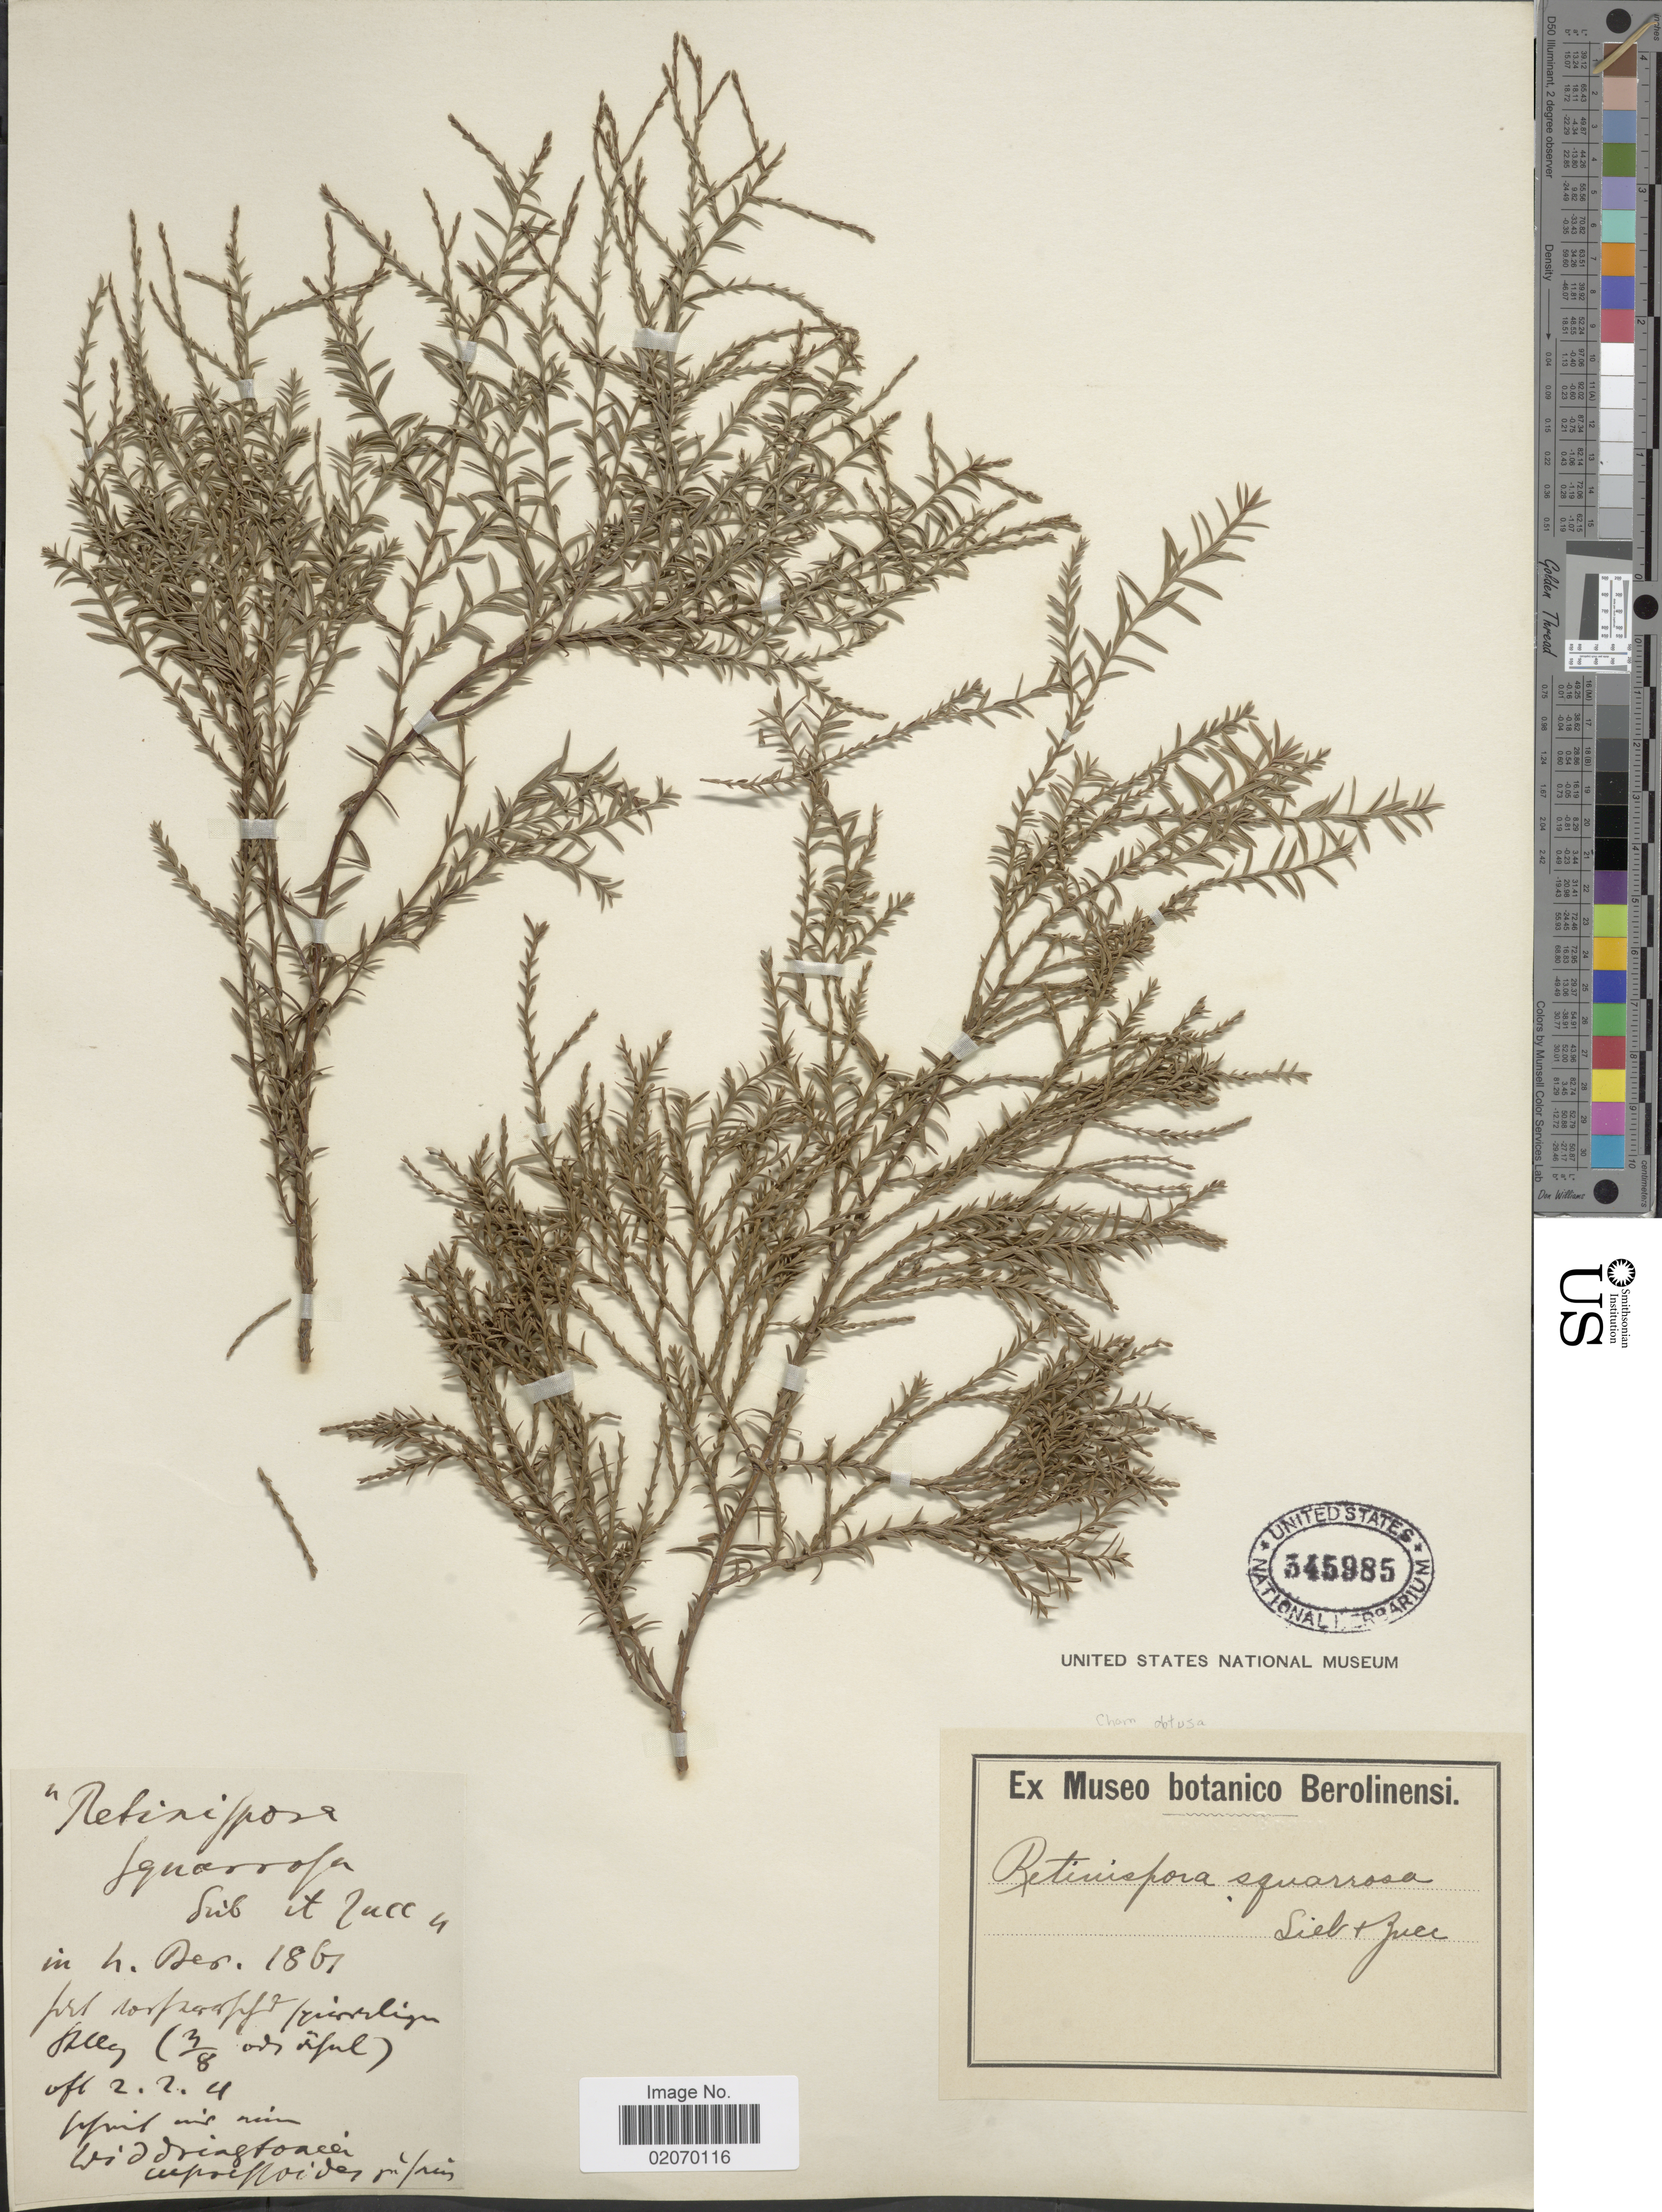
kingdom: Plantae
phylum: Tracheophyta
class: Pinopsida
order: Pinales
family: Cupressaceae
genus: Chamaecyparis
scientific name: Chamaecyparis pisifera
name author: (Siebold & Zucc.) Endl.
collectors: ex Museo Botanico Berolinensi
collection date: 1861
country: Germany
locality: h. Ber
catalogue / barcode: US 345985